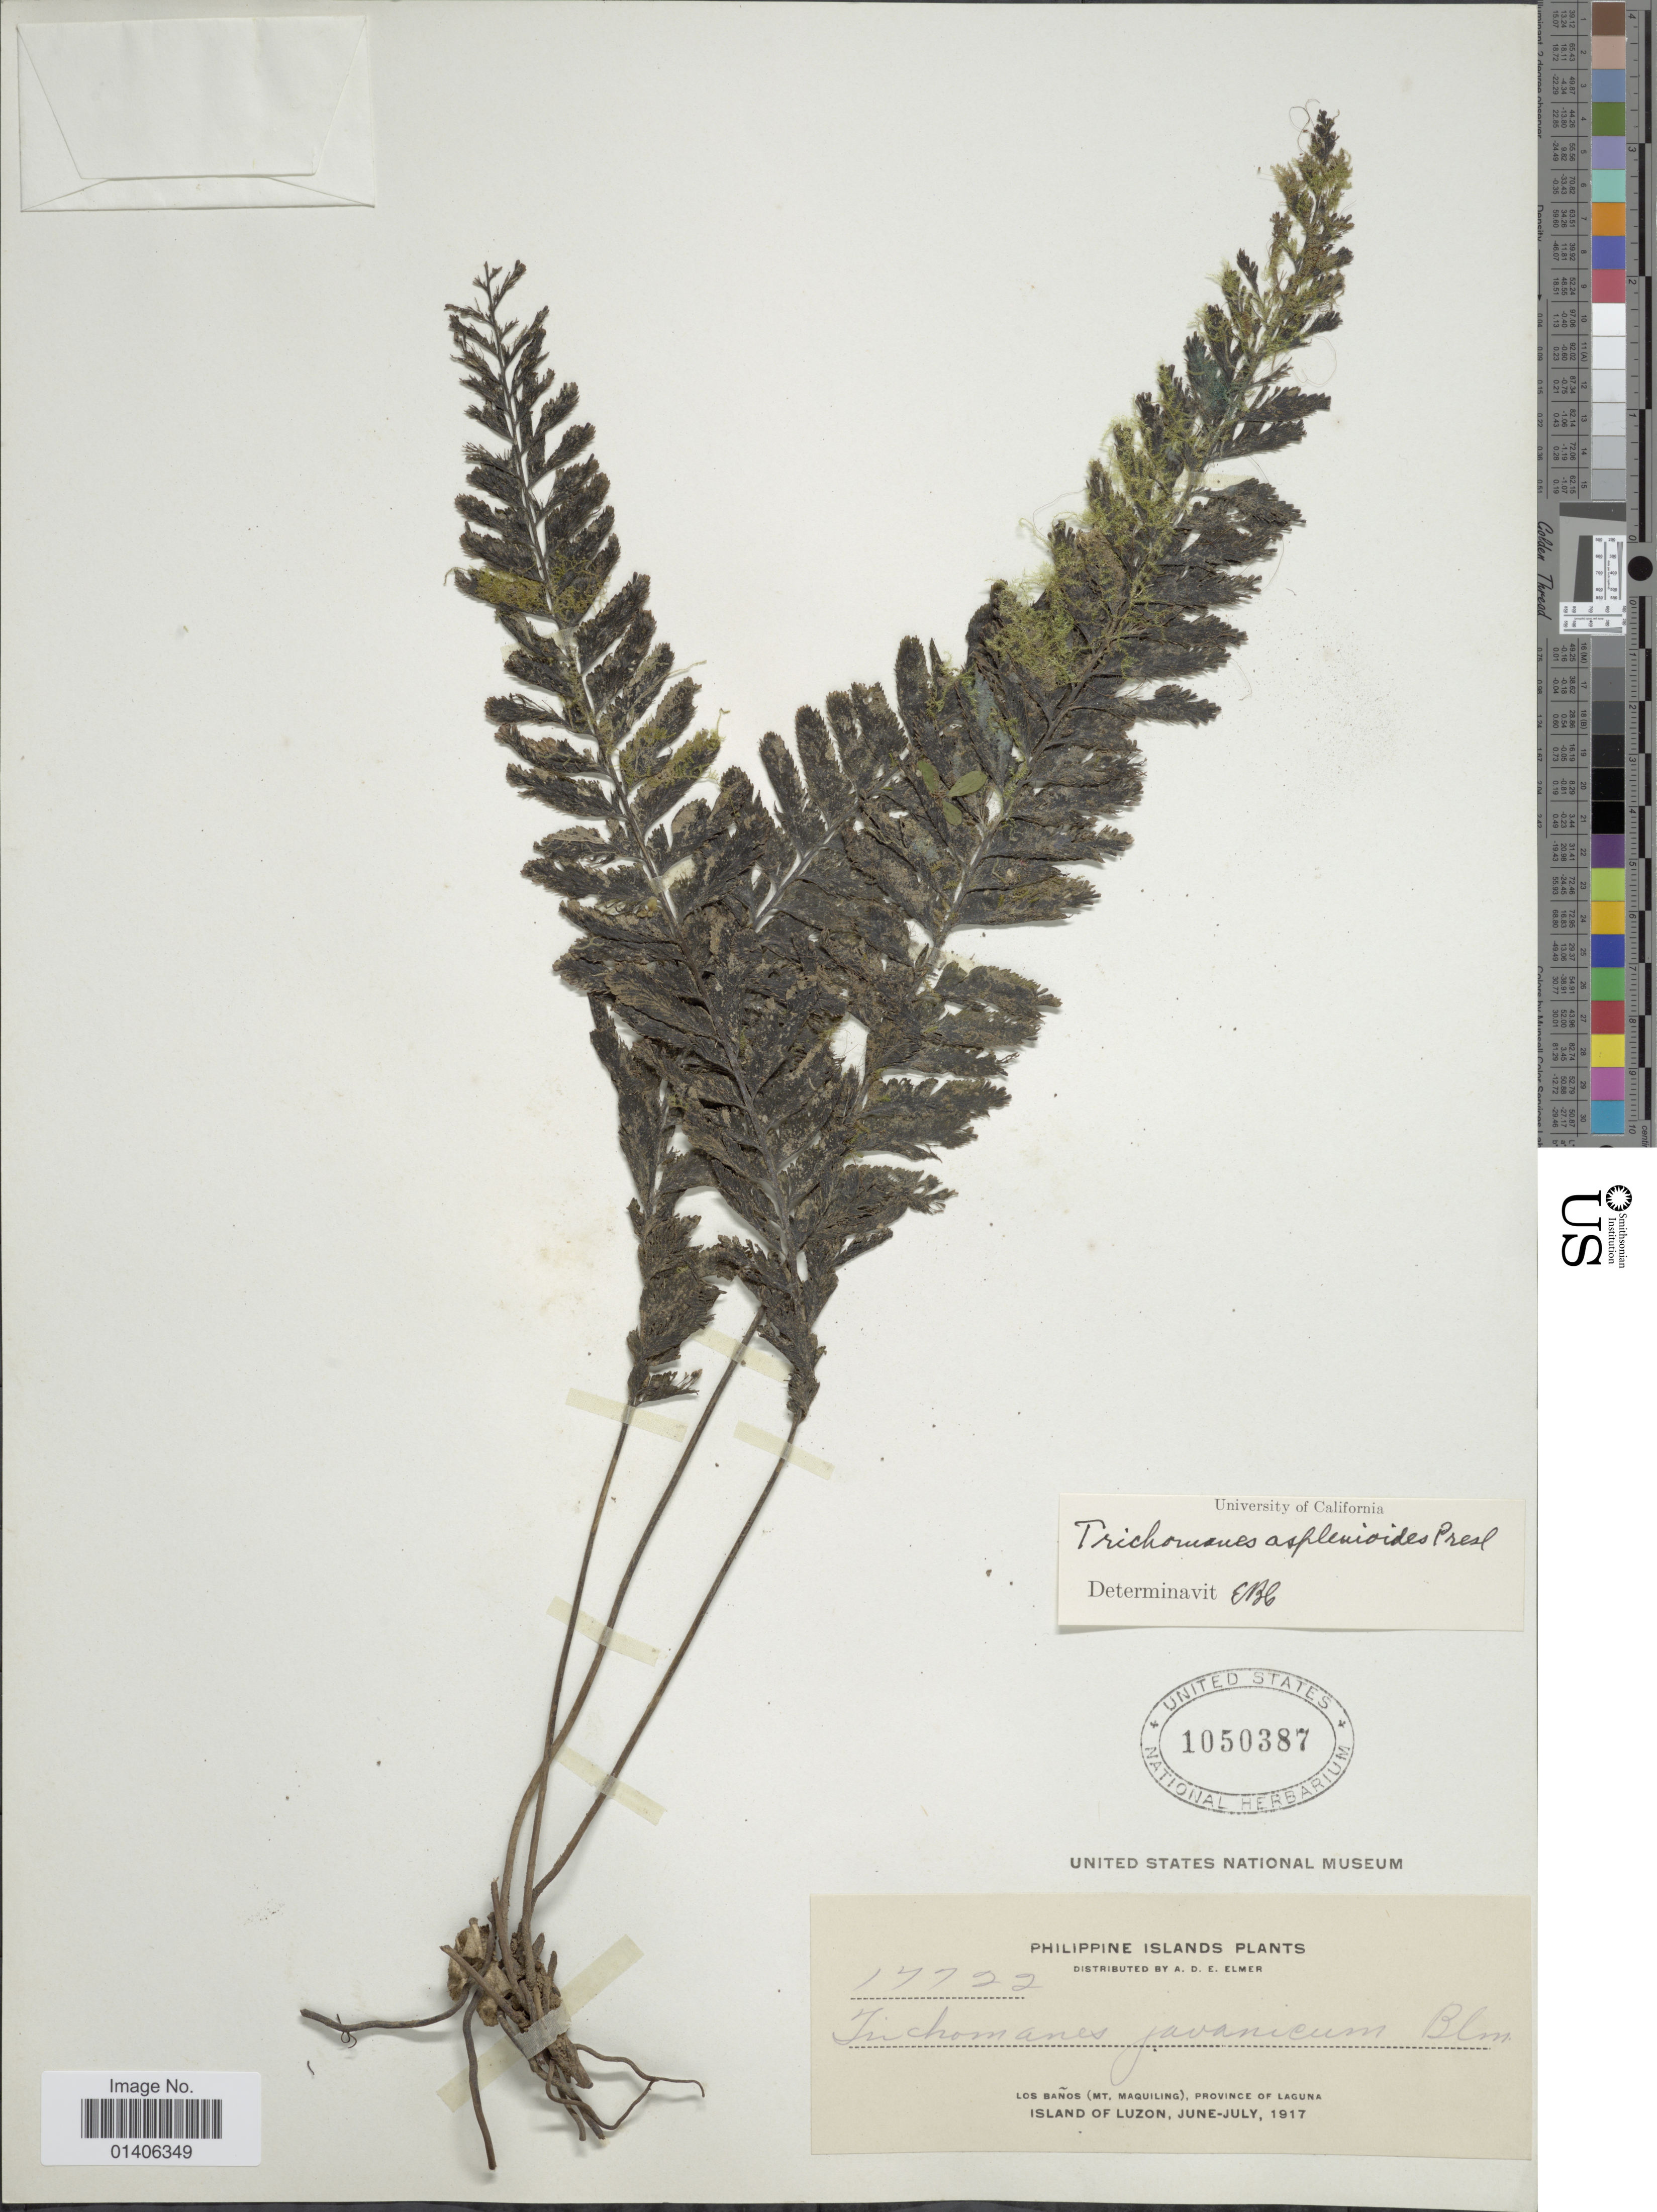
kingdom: Plantae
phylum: Tracheophyta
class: Polypodiopsida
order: Hymenophyllales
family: Hymenophyllaceae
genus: Cephalomanes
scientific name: Cephalomanes javanicum var. asplenoides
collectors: A. D. E. Elmer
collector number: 17722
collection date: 1917-06/1917-07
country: Philippines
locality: Los Baños (Mt Maquiling), Province of Laguna, Island of Luzon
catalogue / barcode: US 1050387